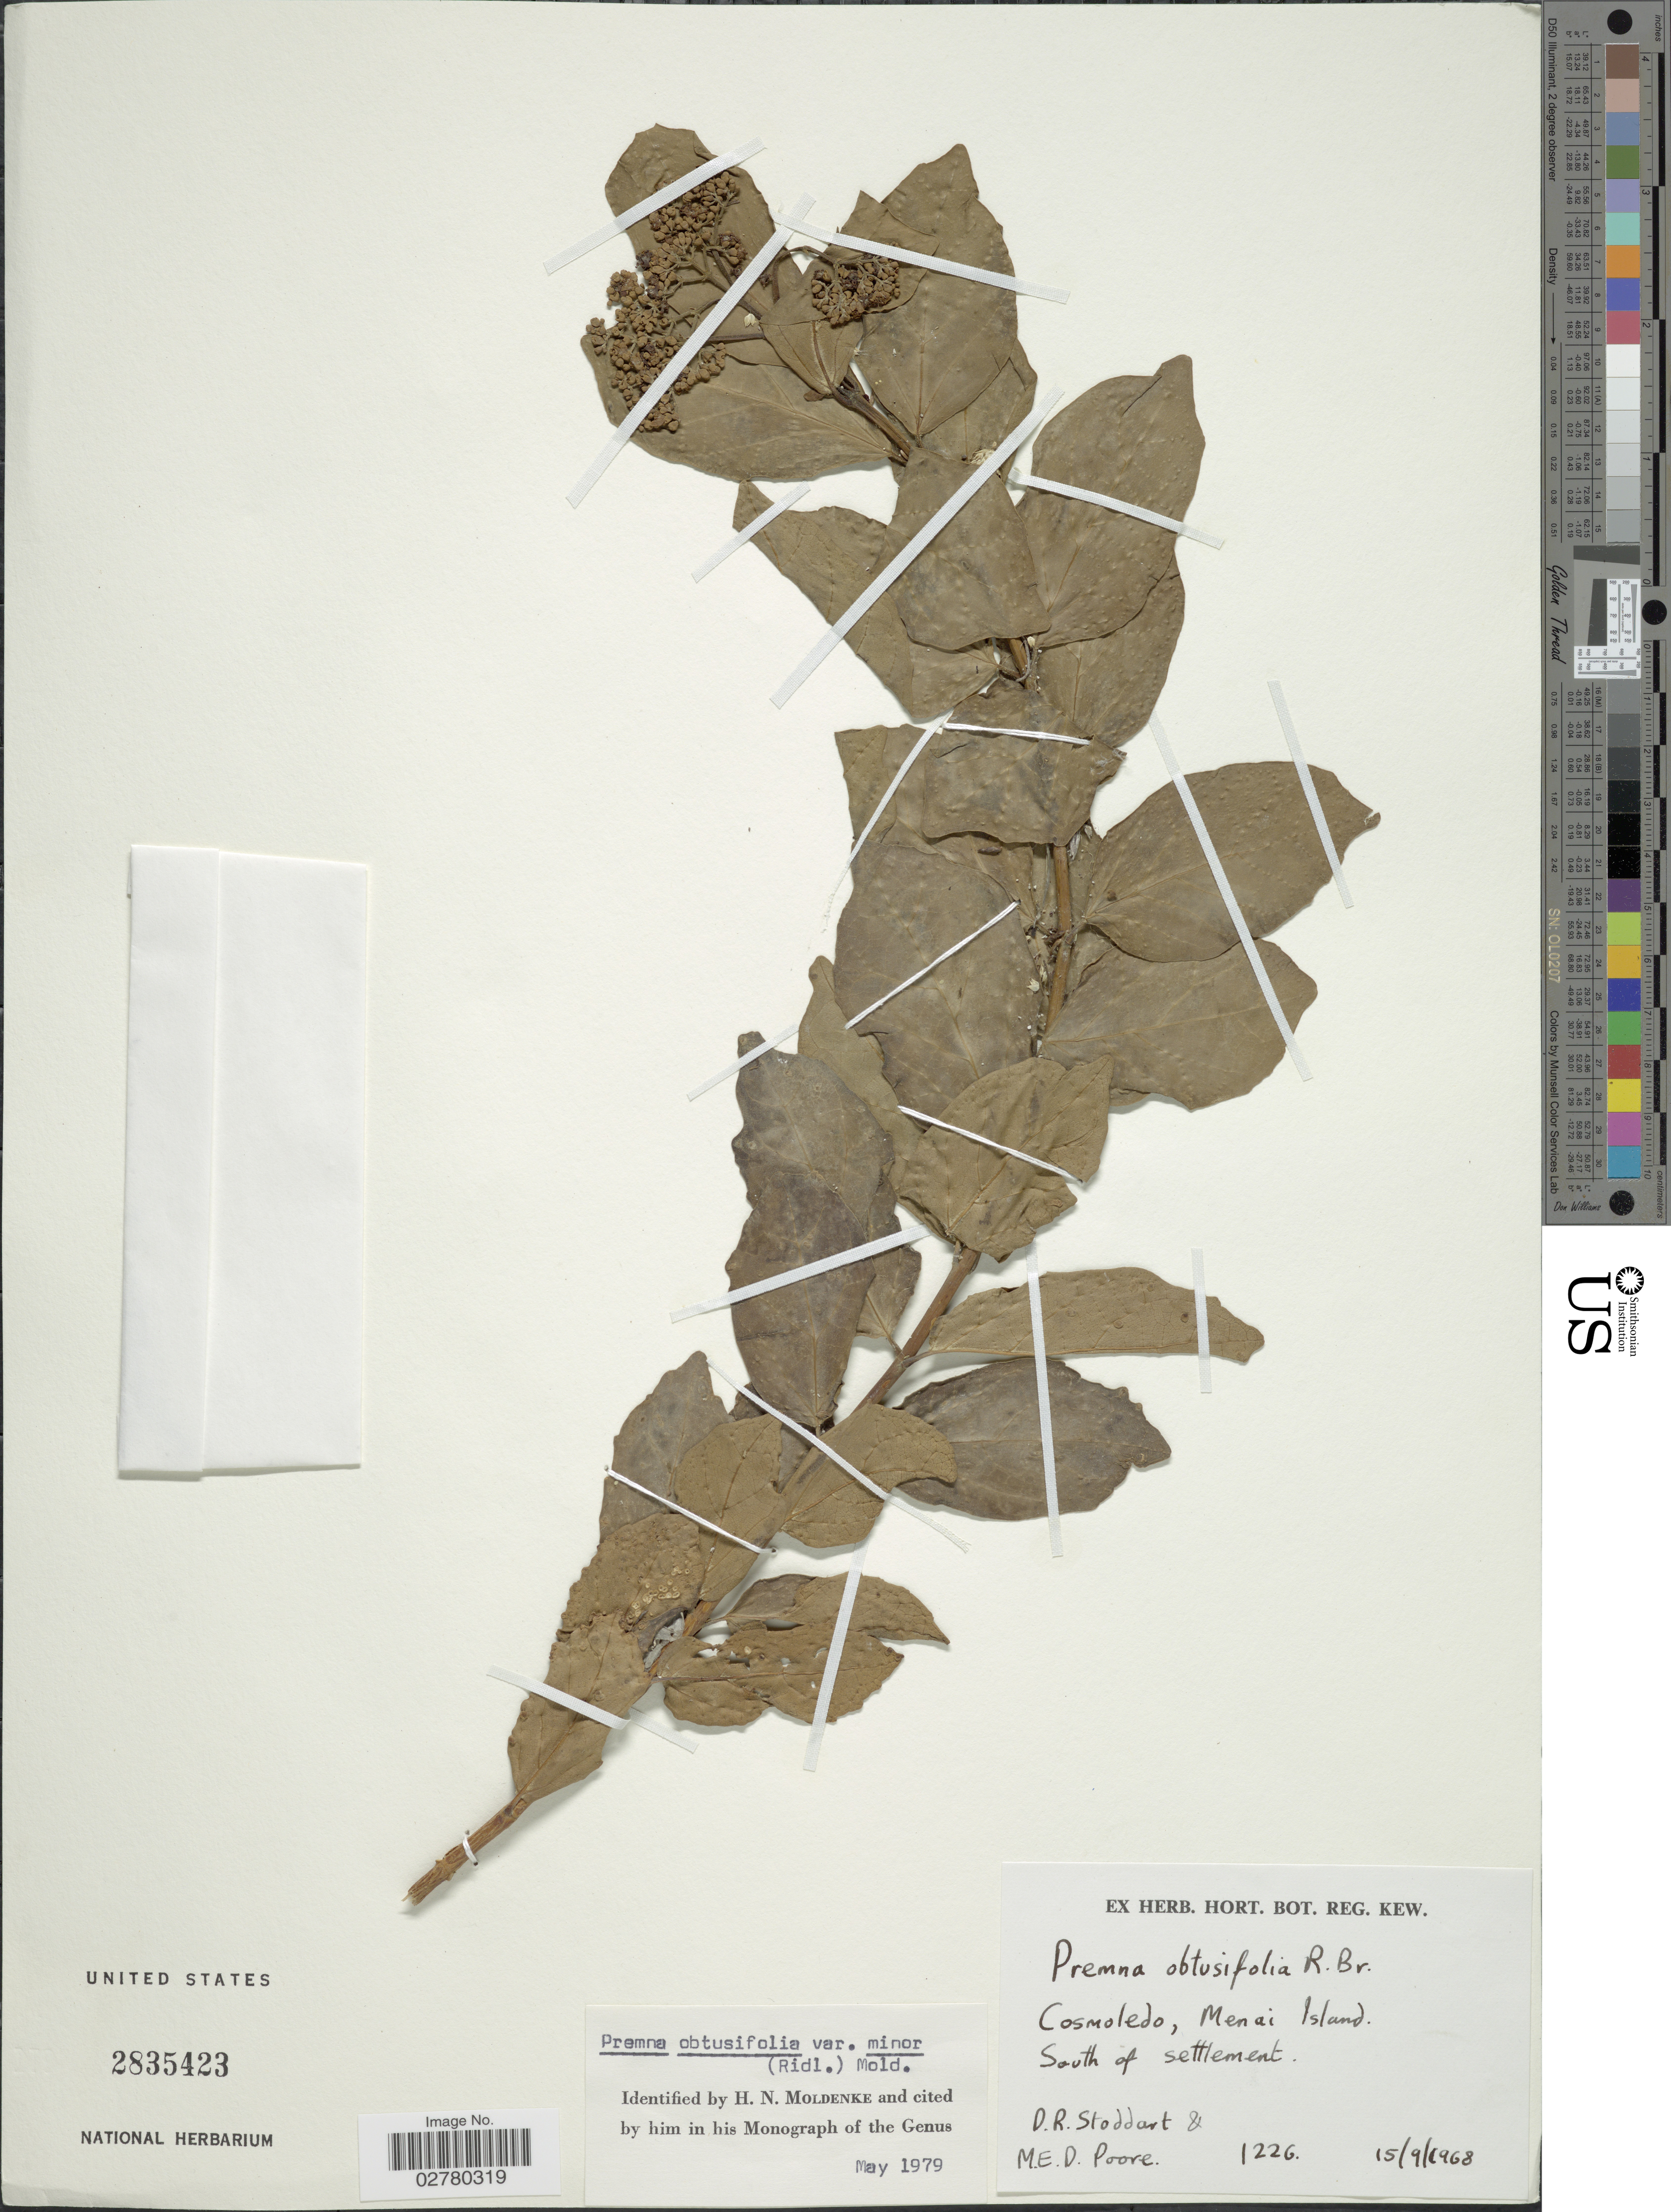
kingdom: Plantae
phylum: Tracheophyta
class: Magnoliopsida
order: Lamiales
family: Lamiaceae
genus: Premna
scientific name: Premna obtusifolia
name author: R. Br.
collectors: D. R. Stoddart & M. E. D. Poore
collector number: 1226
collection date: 1968-09-15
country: Seychelles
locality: Cosmoledo, Menai Island, South of settlement.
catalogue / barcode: US 2835423